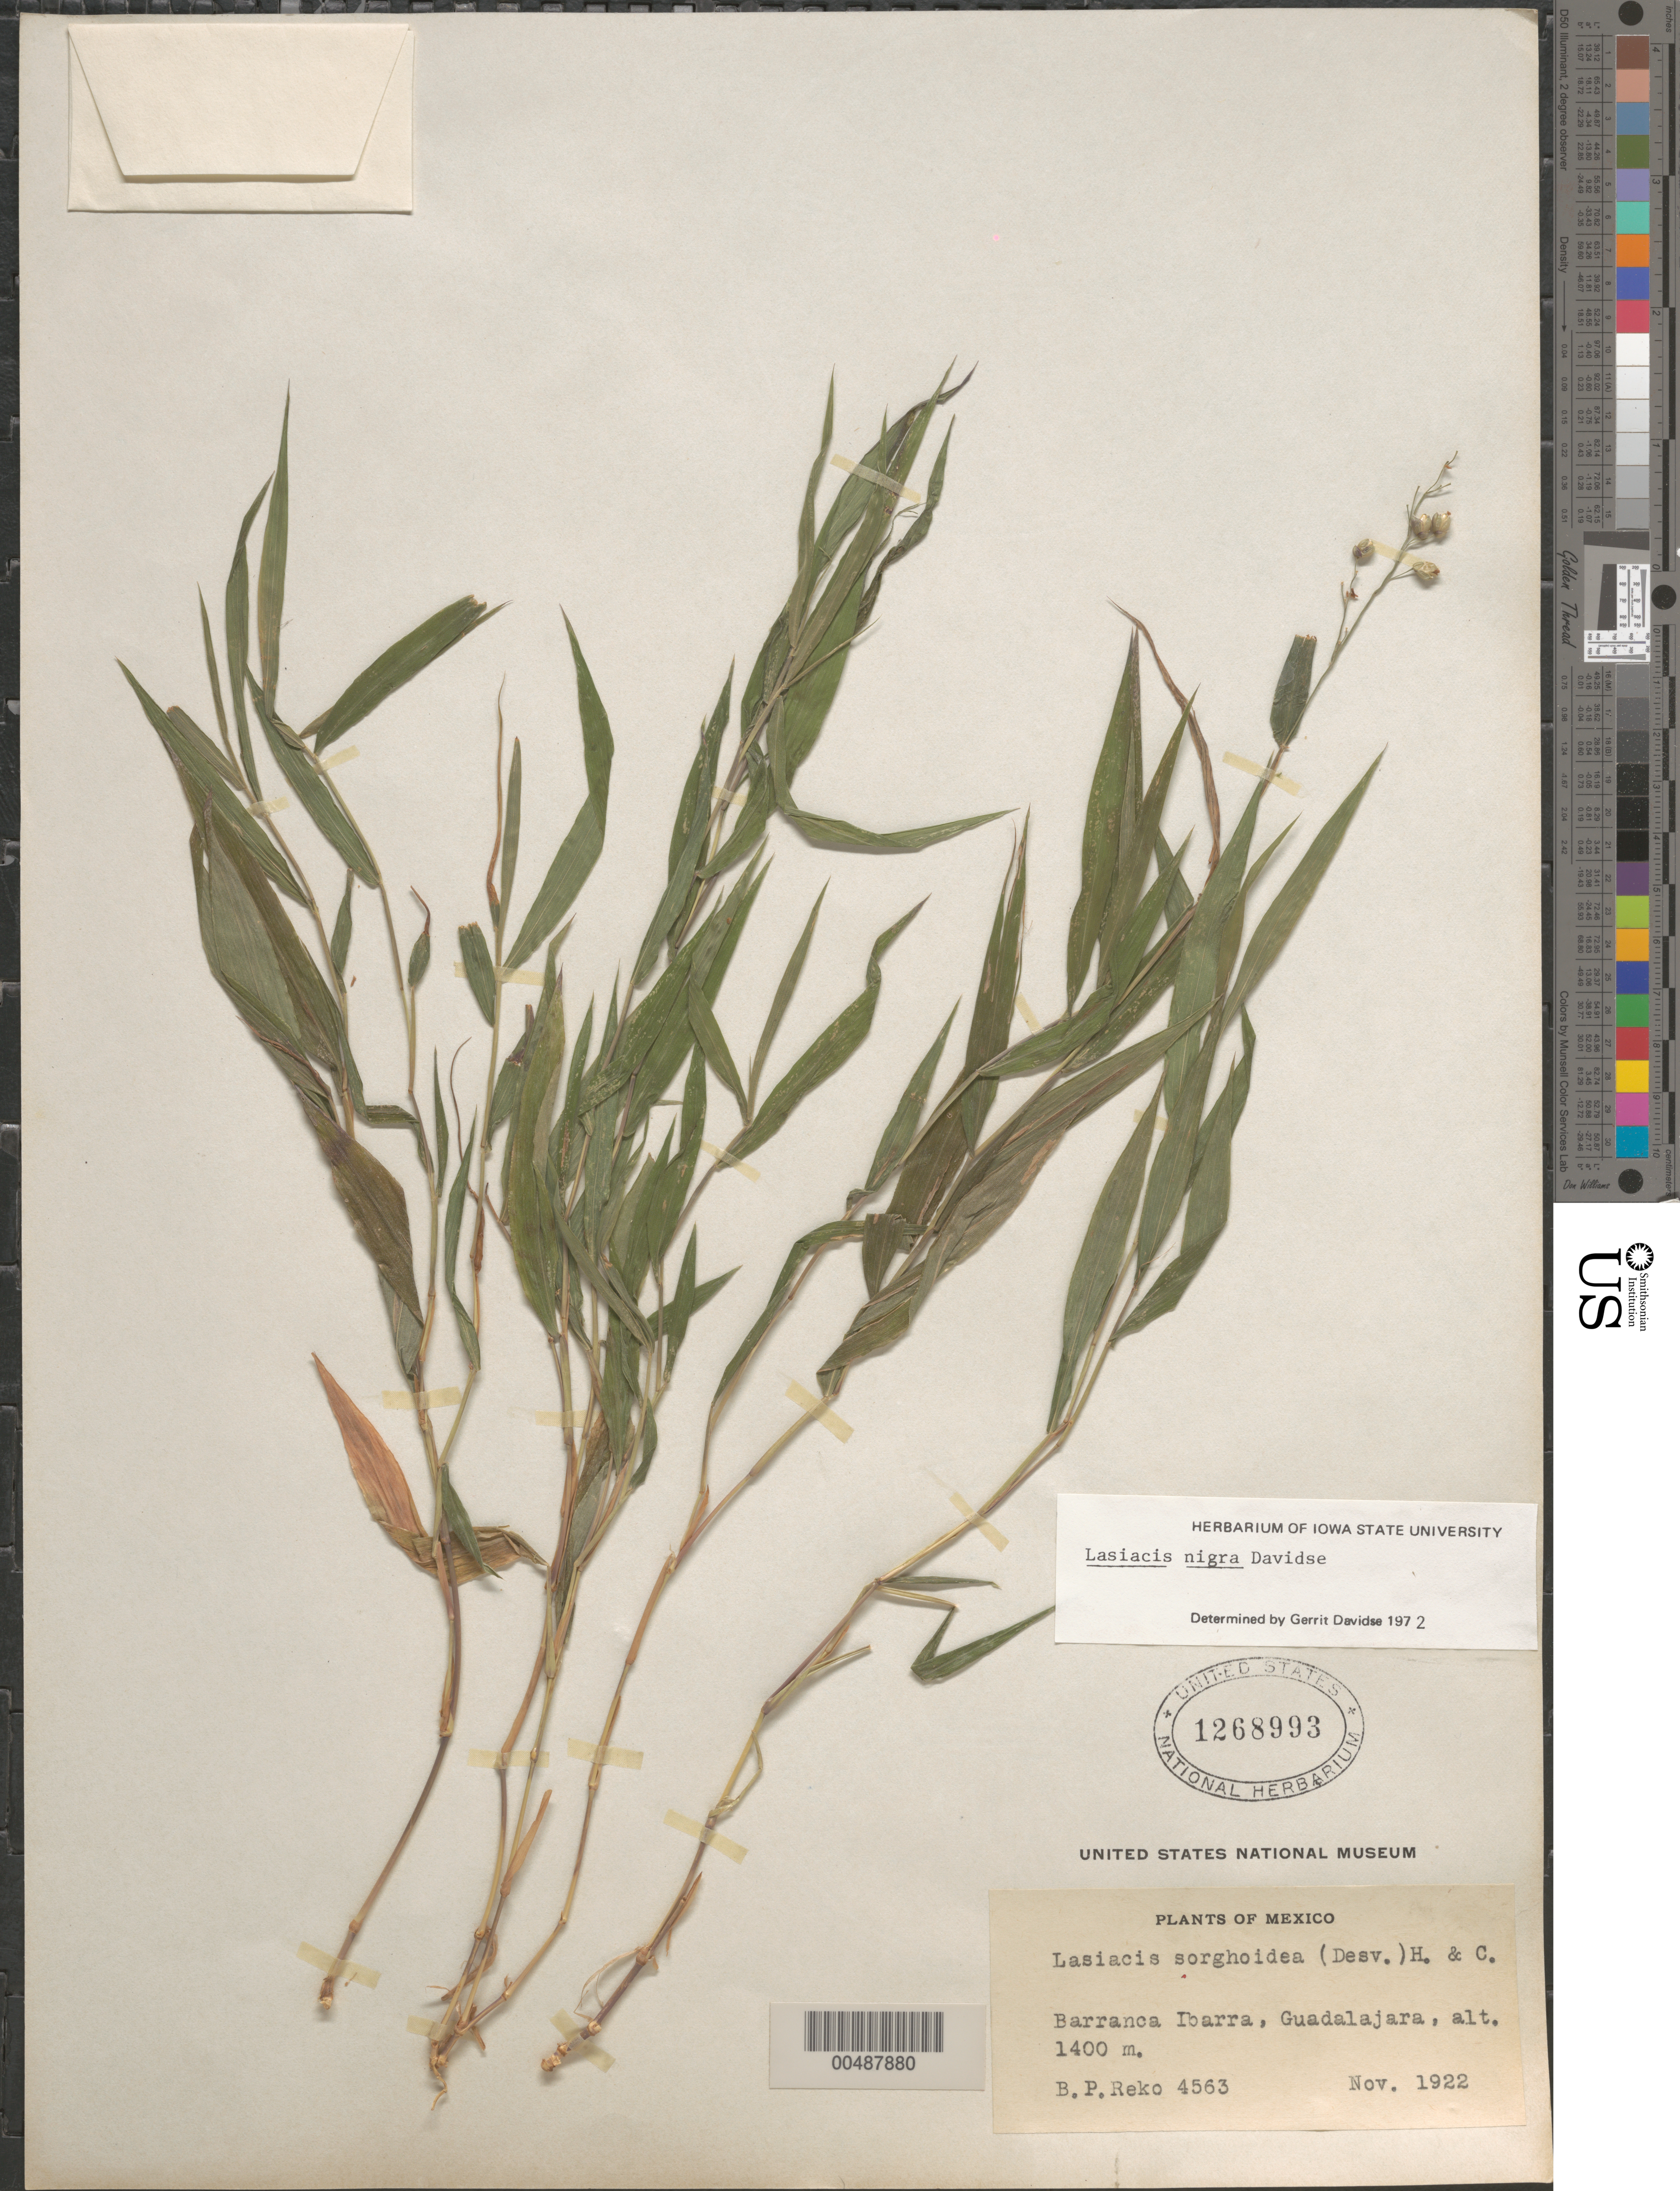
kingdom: Plantae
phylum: Tracheophyta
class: Liliopsida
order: Poales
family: Poaceae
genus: Lasiacis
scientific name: Lasiacis maxonii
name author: Swallen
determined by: Davidse, Gerrit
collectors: B. P. Reko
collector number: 4563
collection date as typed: Nov 1922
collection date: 1922-11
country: Mexico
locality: Barranca Ibarra, Guadalajara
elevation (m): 1400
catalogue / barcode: US 1268993